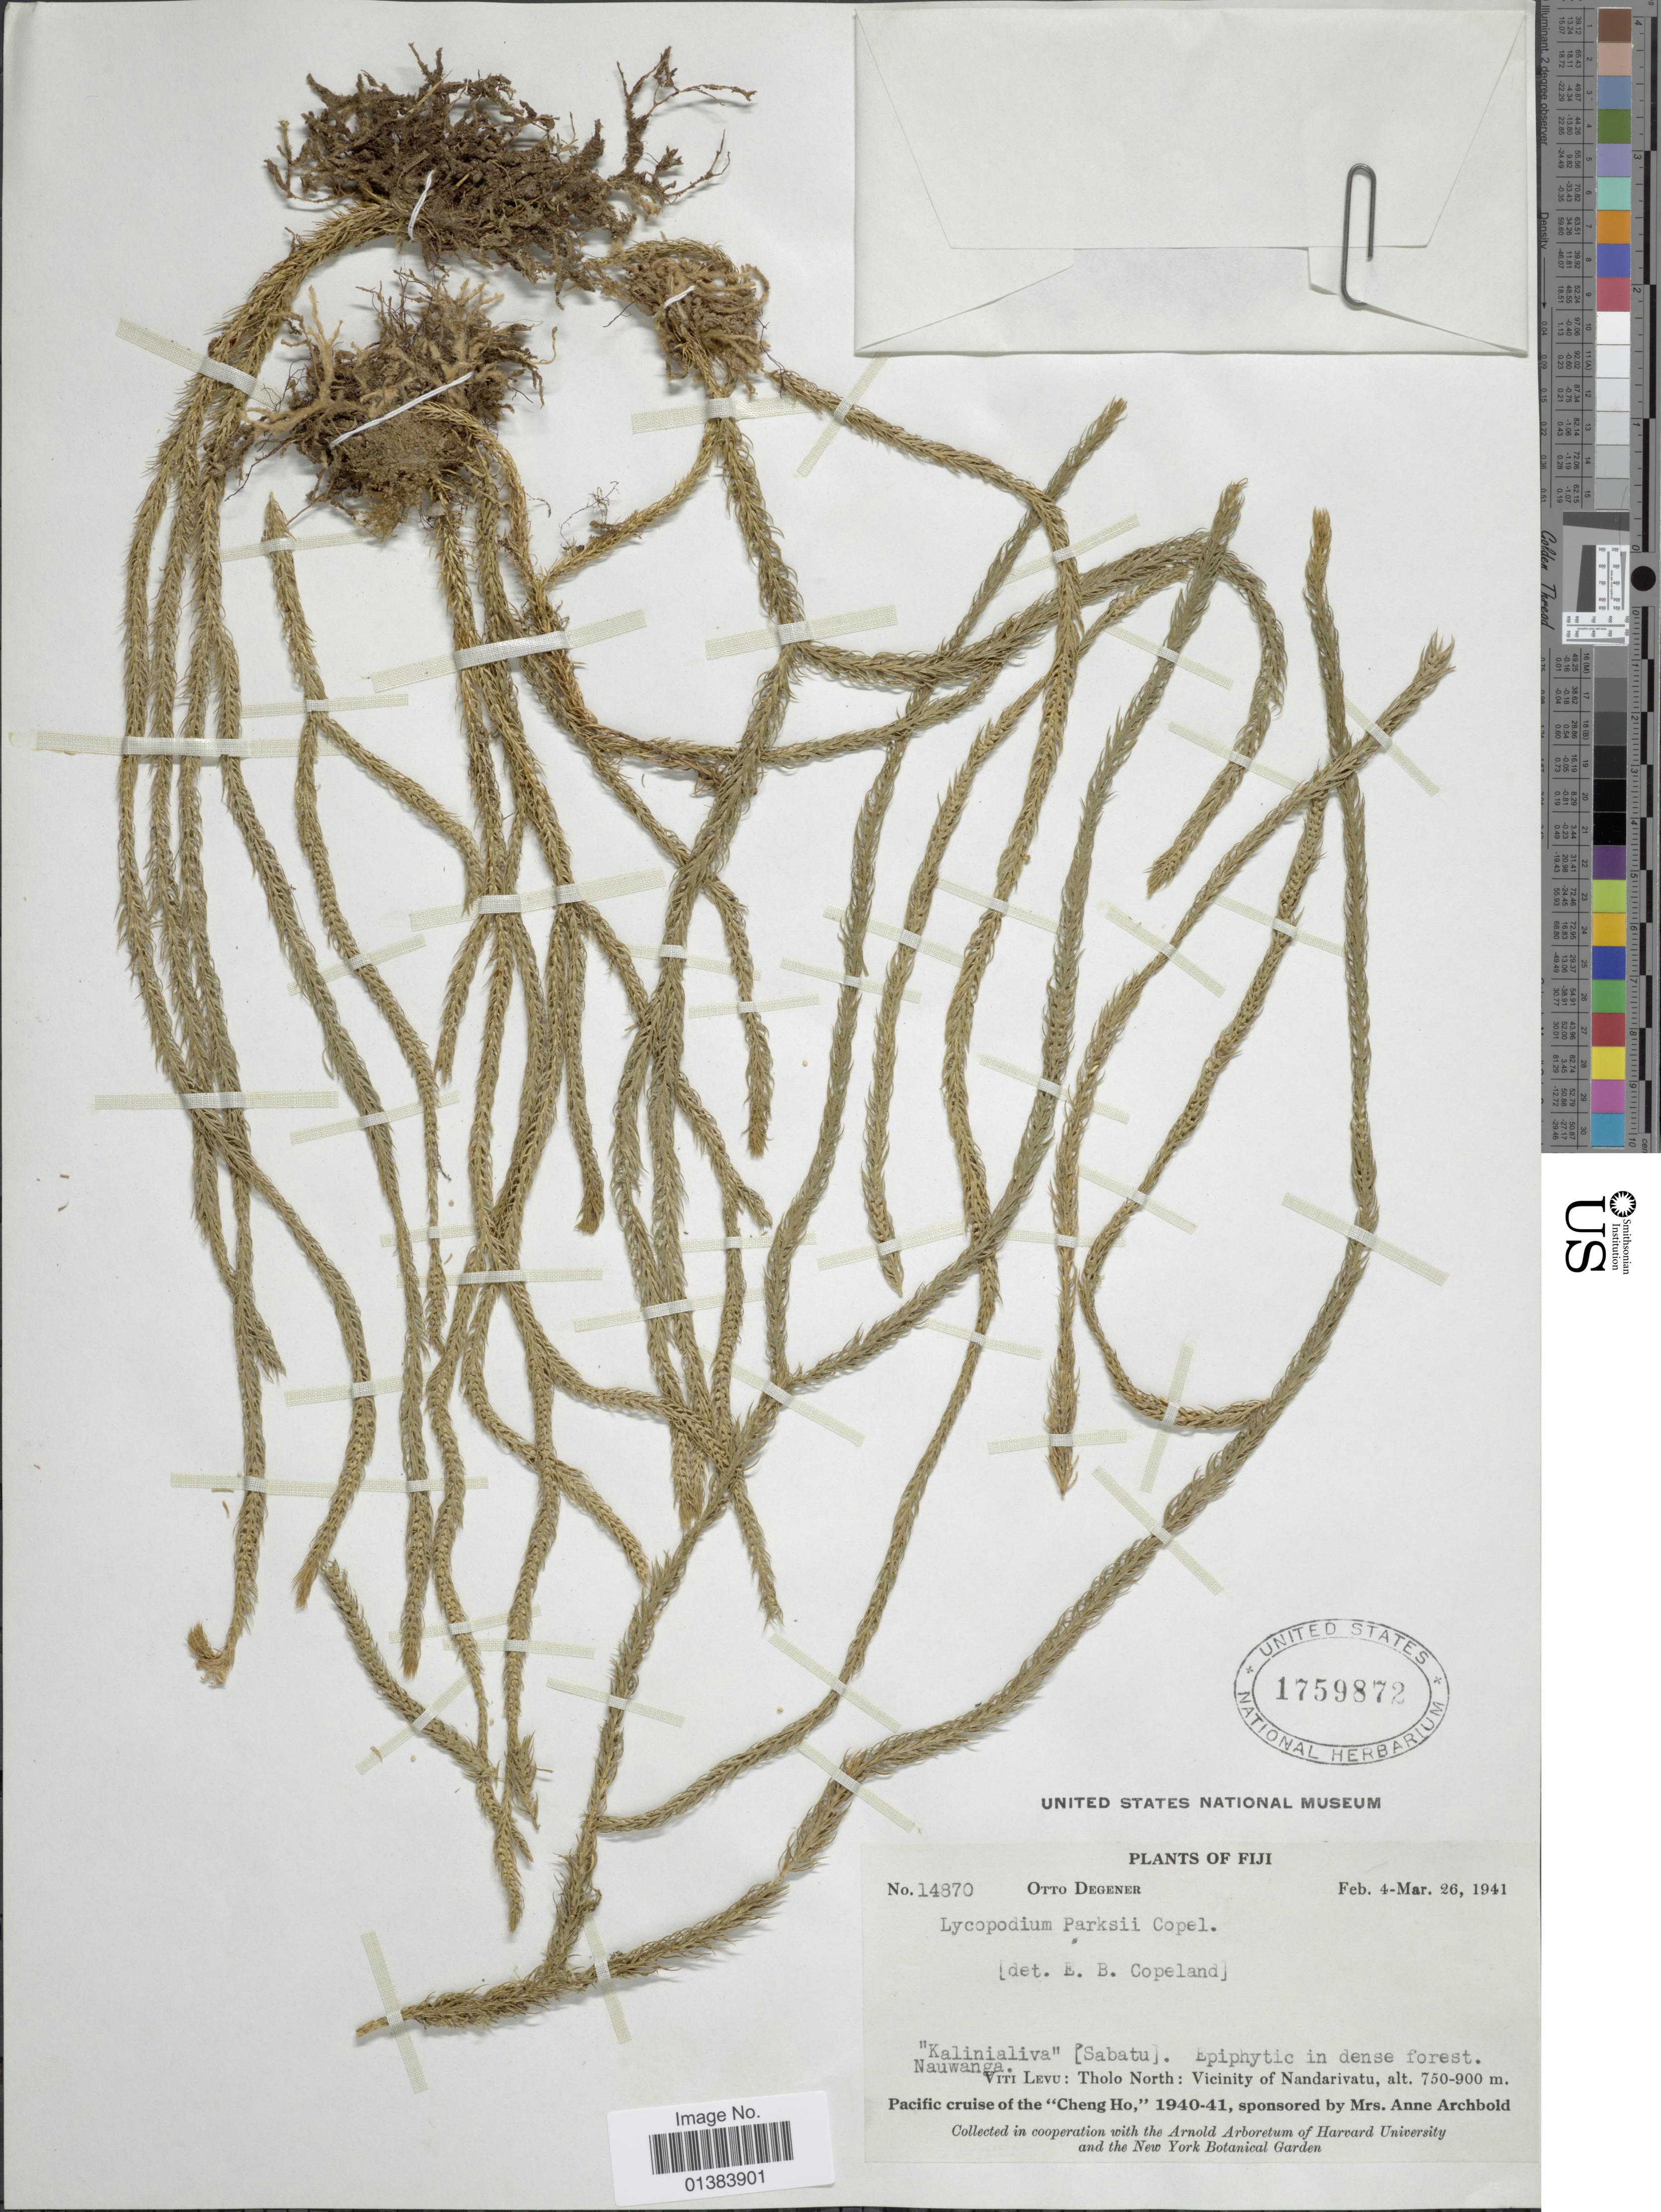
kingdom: Plantae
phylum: Tracheophyta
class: Lycopodiopsida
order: Lycopodiales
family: Lycopodiaceae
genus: Phlegmariurus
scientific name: Phlegmariurus parksii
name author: (Copel.) A. R. Field & Bostock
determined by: Field, A. R.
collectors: O. Degener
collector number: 14870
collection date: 1941-02-04/1941-03-26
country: Fiji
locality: Viti Levu: Tholo North: Vicinity of Nandarivatu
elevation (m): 750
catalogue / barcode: US 1759872